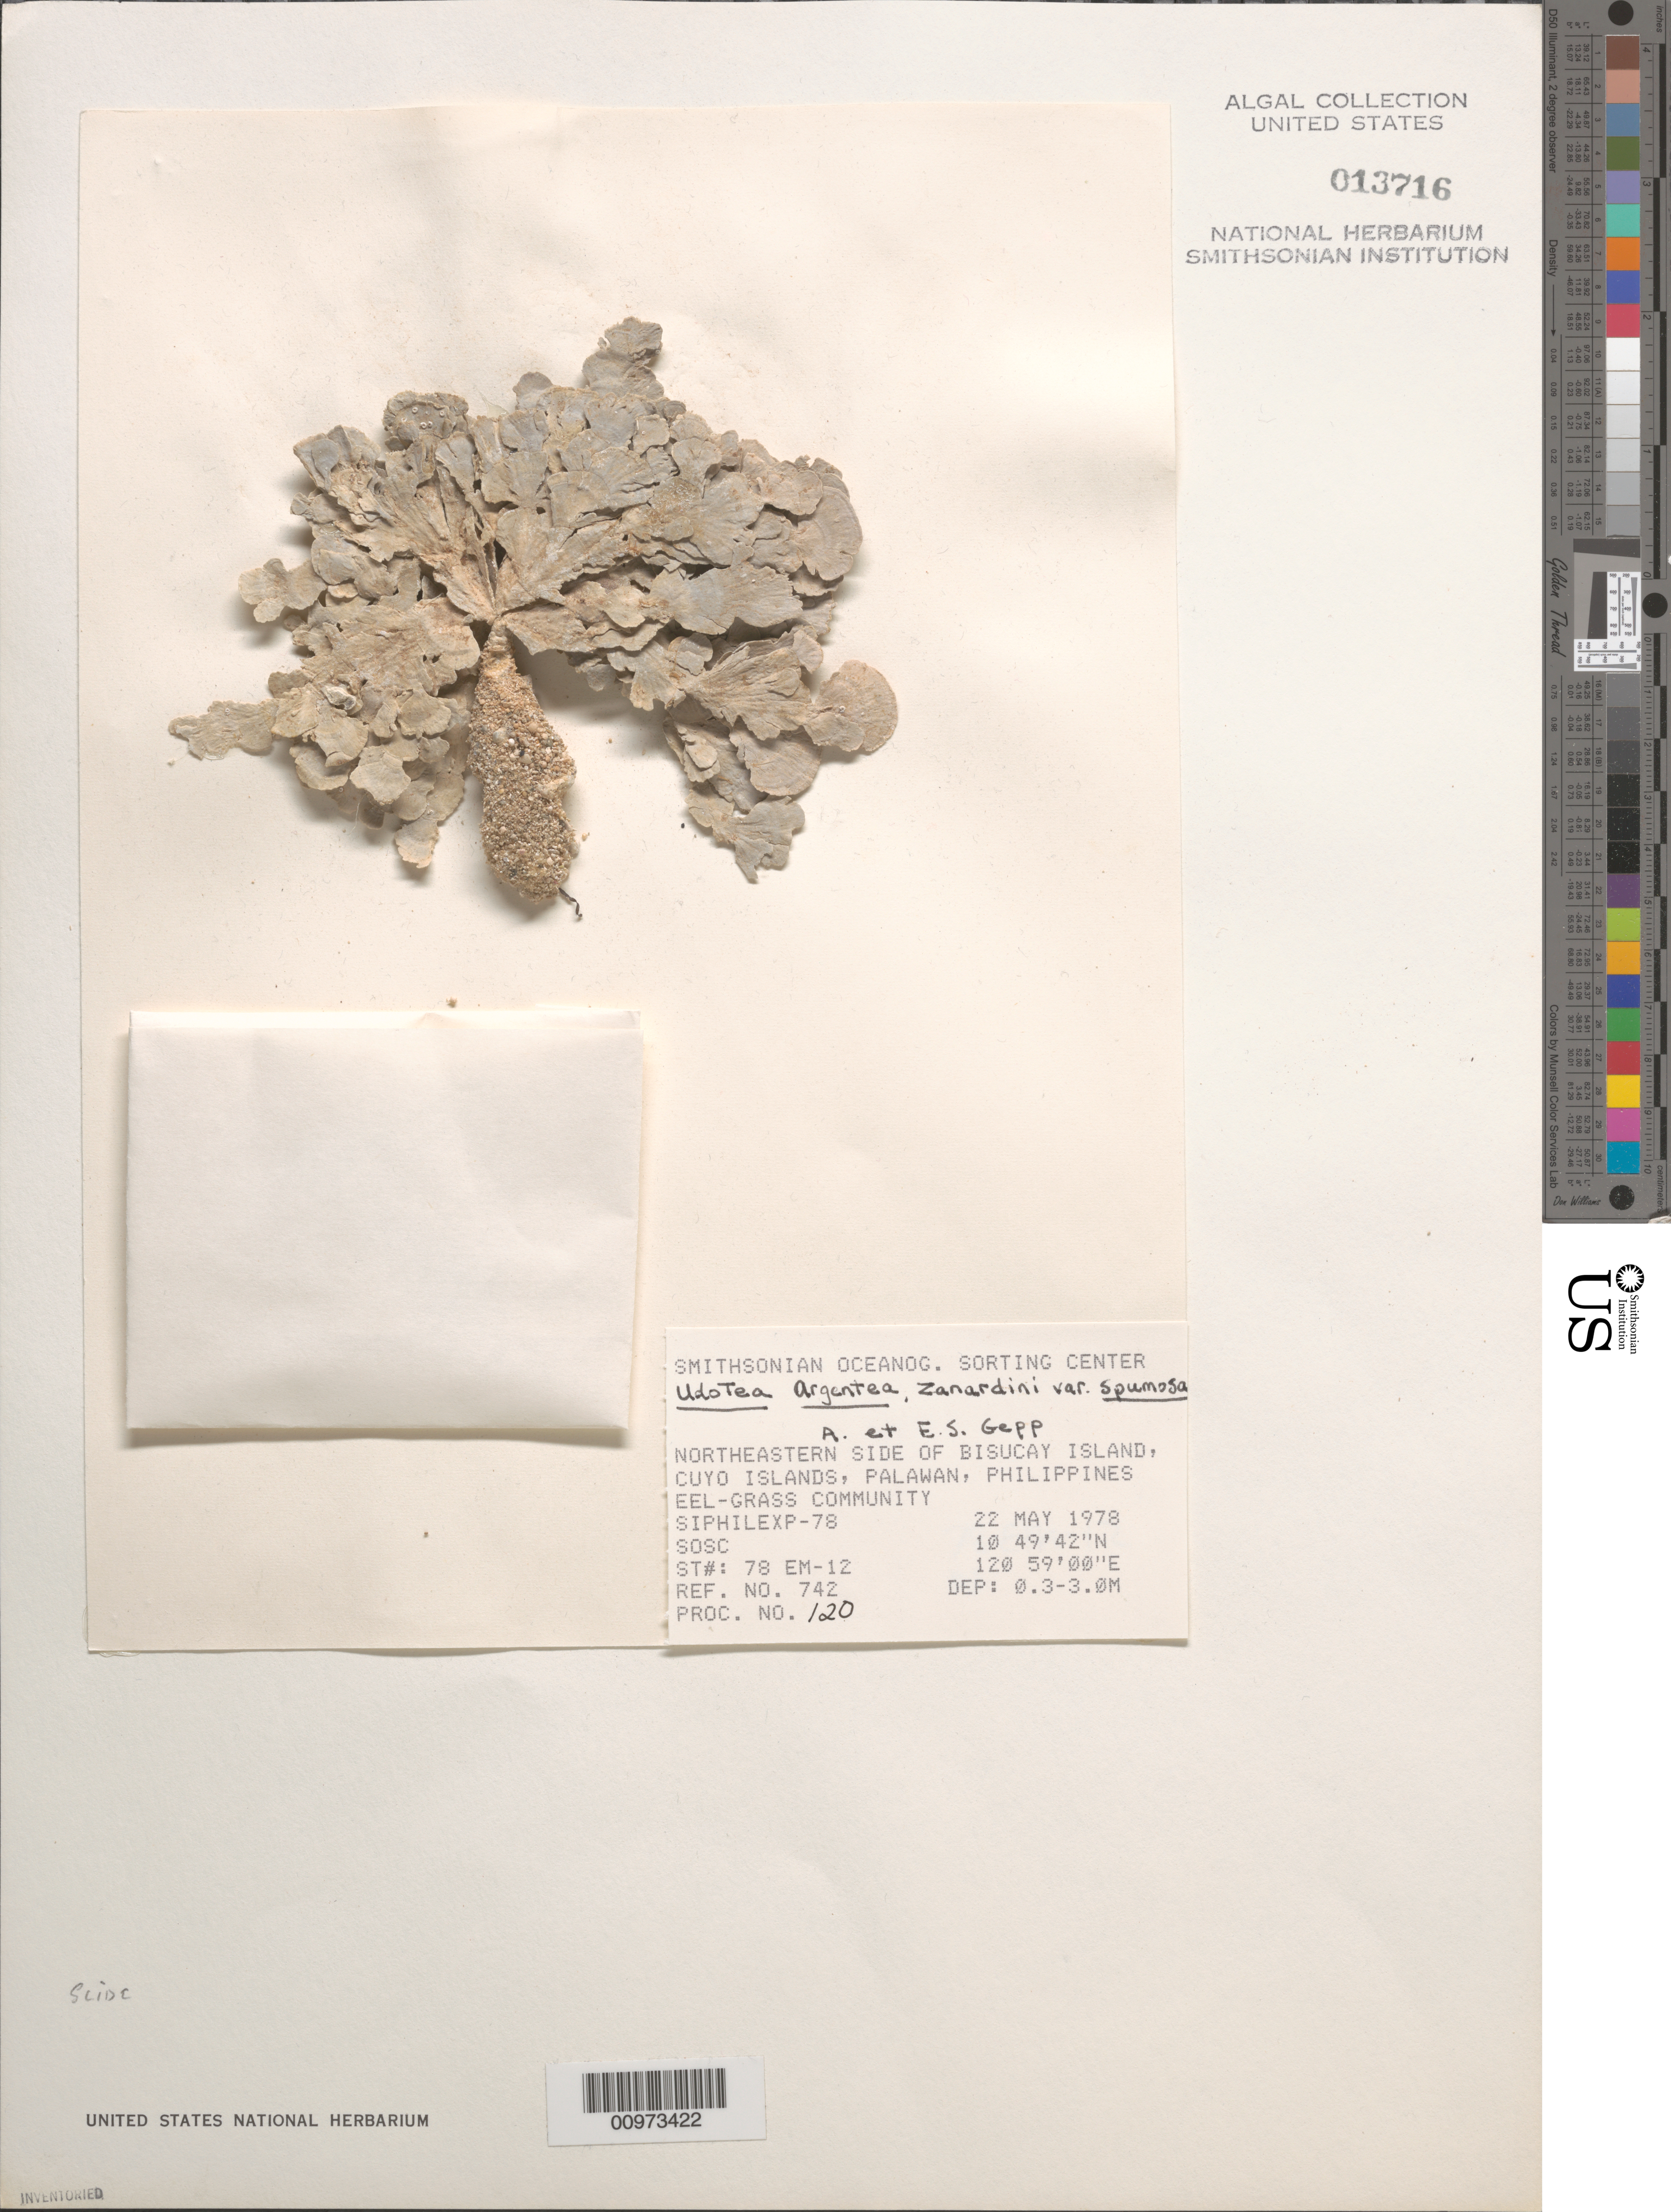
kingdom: Plantae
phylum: Chlorophyta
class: Ulvophyceae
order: Bryopsidales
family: Udoteaceae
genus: Udotea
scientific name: Udotea argentea var. spumosa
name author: A. Gepp & E. Gepp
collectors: SOSC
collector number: Station 78 EM-12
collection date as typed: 22 May 1978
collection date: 1978-05-22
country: Philippines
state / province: Mimaropa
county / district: Palawan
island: Bisucay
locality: Northeastern side of island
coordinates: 10 49' 42" N, 120 59' 00" E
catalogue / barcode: US 13716